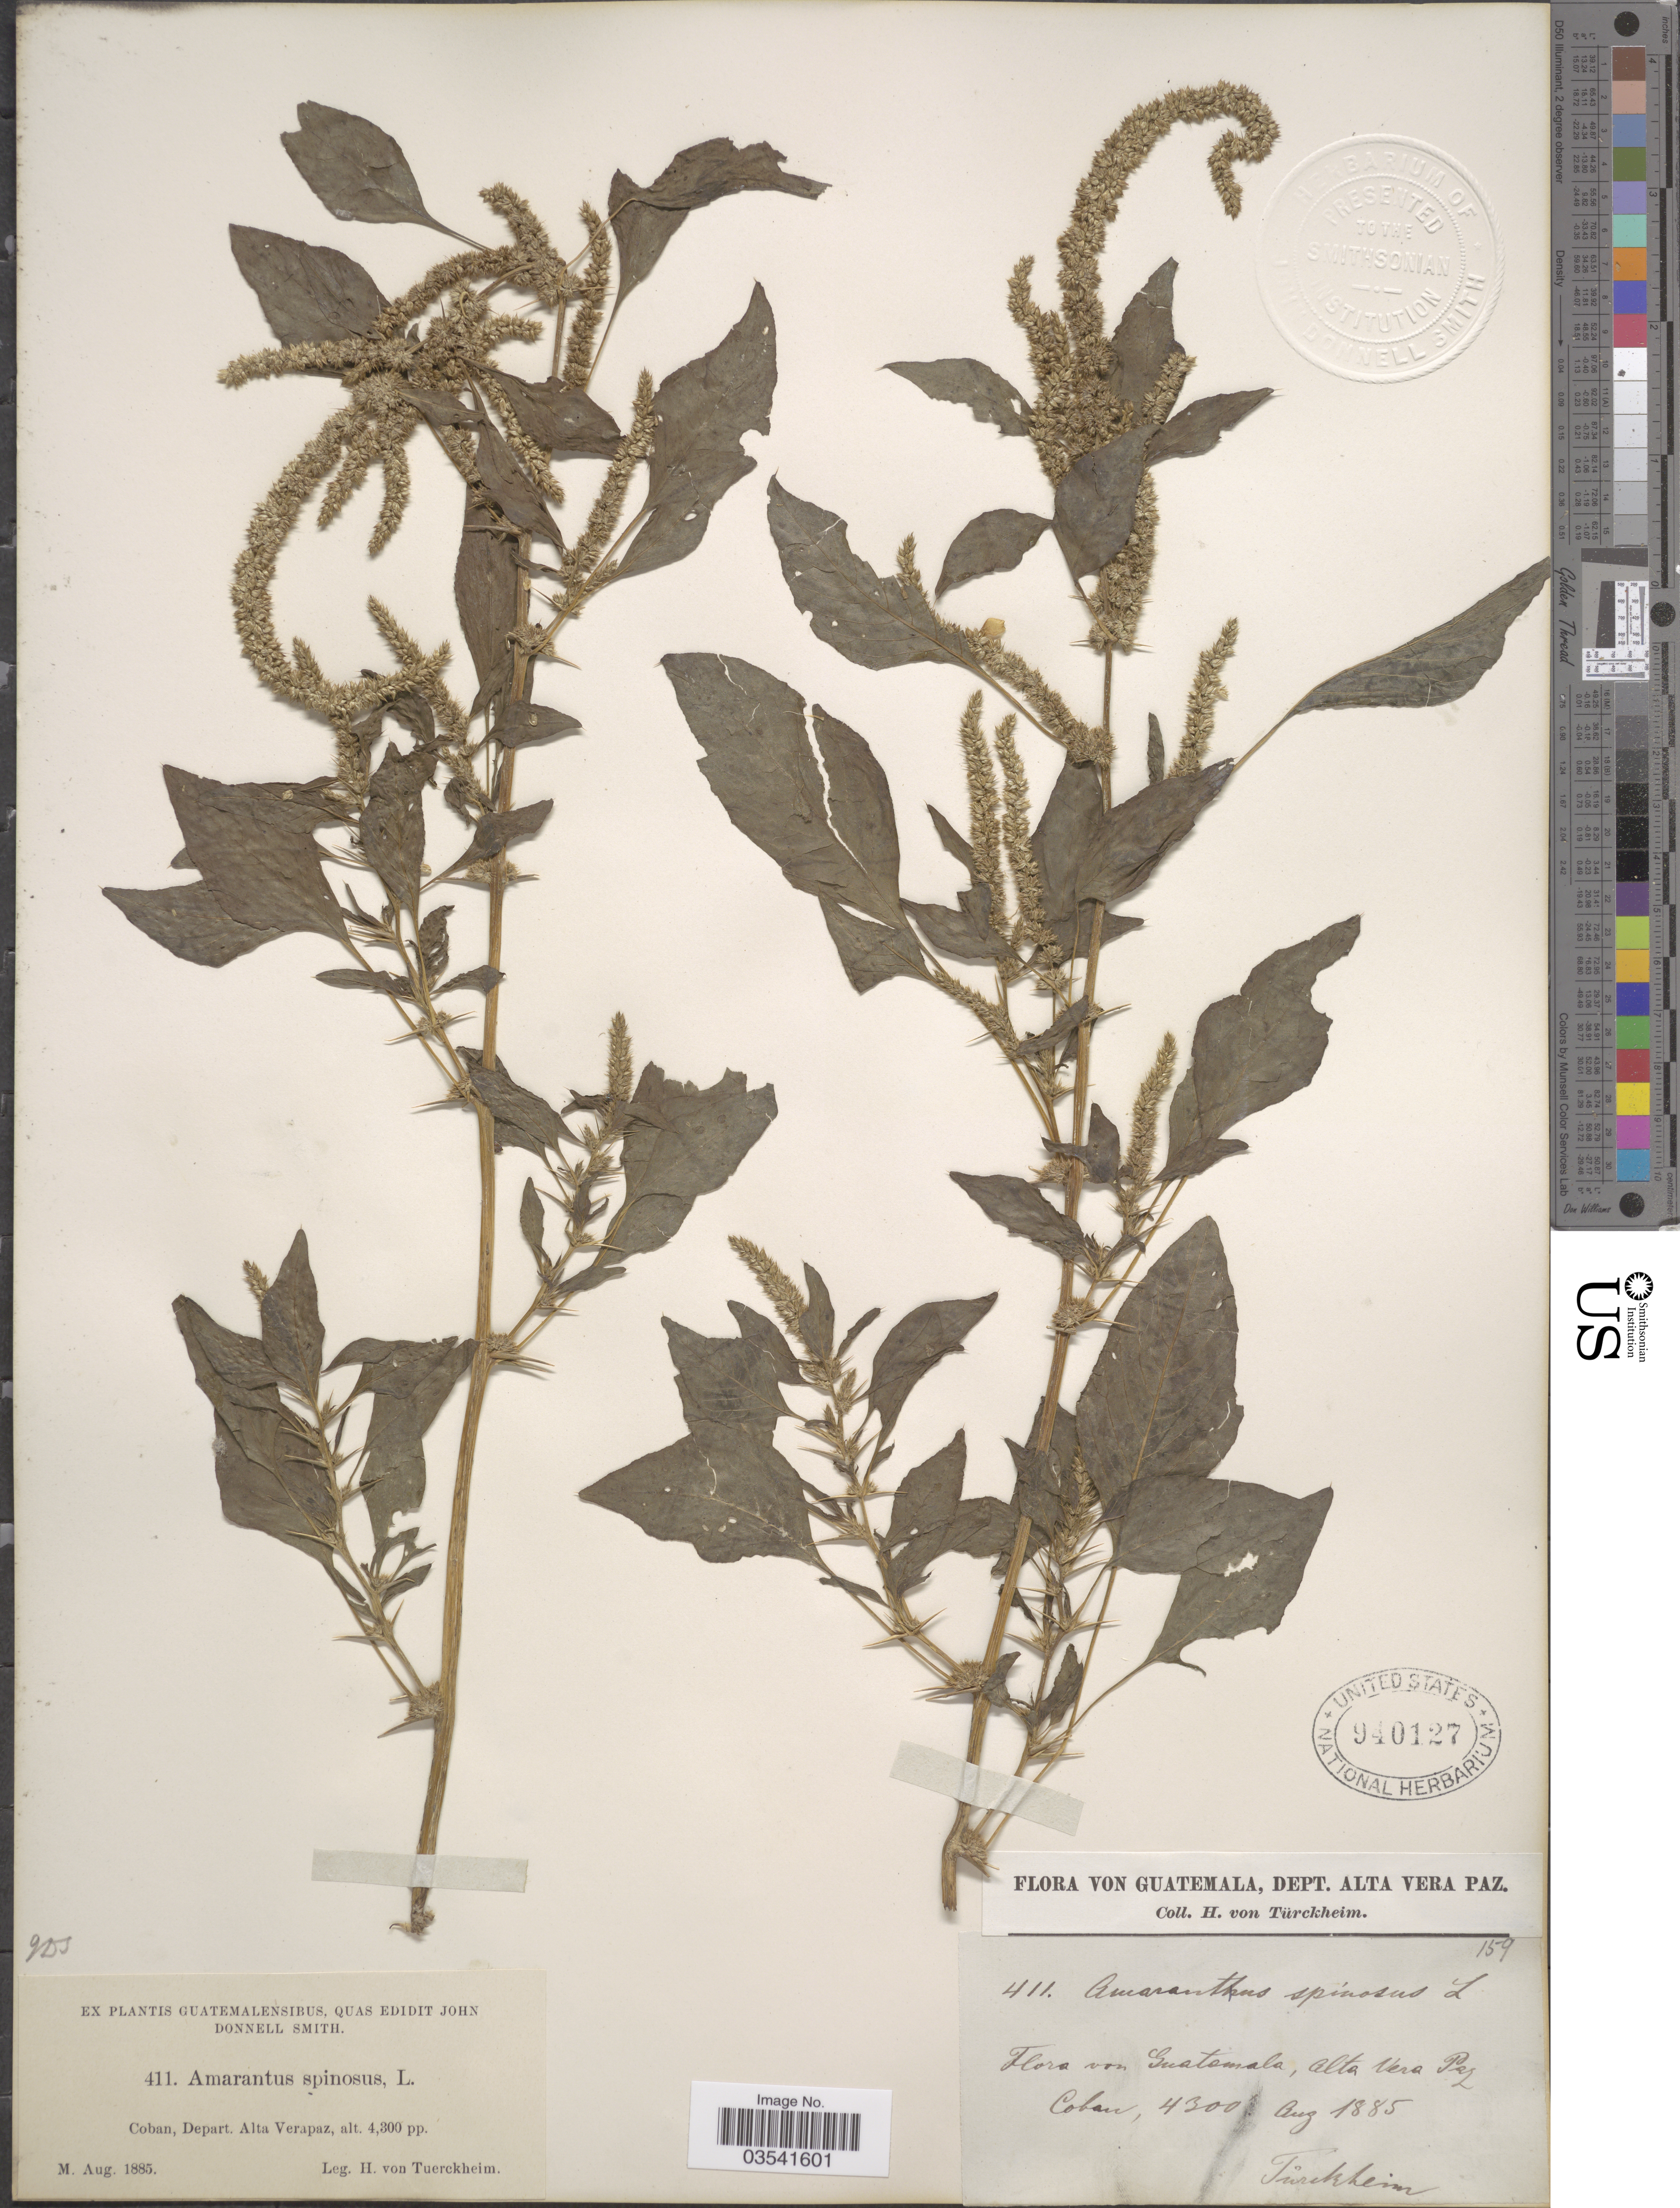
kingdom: Plantae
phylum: Tracheophyta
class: Magnoliopsida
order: Caryophyllales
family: Amaranthaceae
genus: Amaranthus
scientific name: Amaranthus spinosus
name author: L.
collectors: H. von Türckheim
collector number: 411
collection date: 1885-08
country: Guatemala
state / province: Alta Verapaz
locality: Coban, Depart. Alta Verapaz.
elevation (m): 1311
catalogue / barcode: US 940127